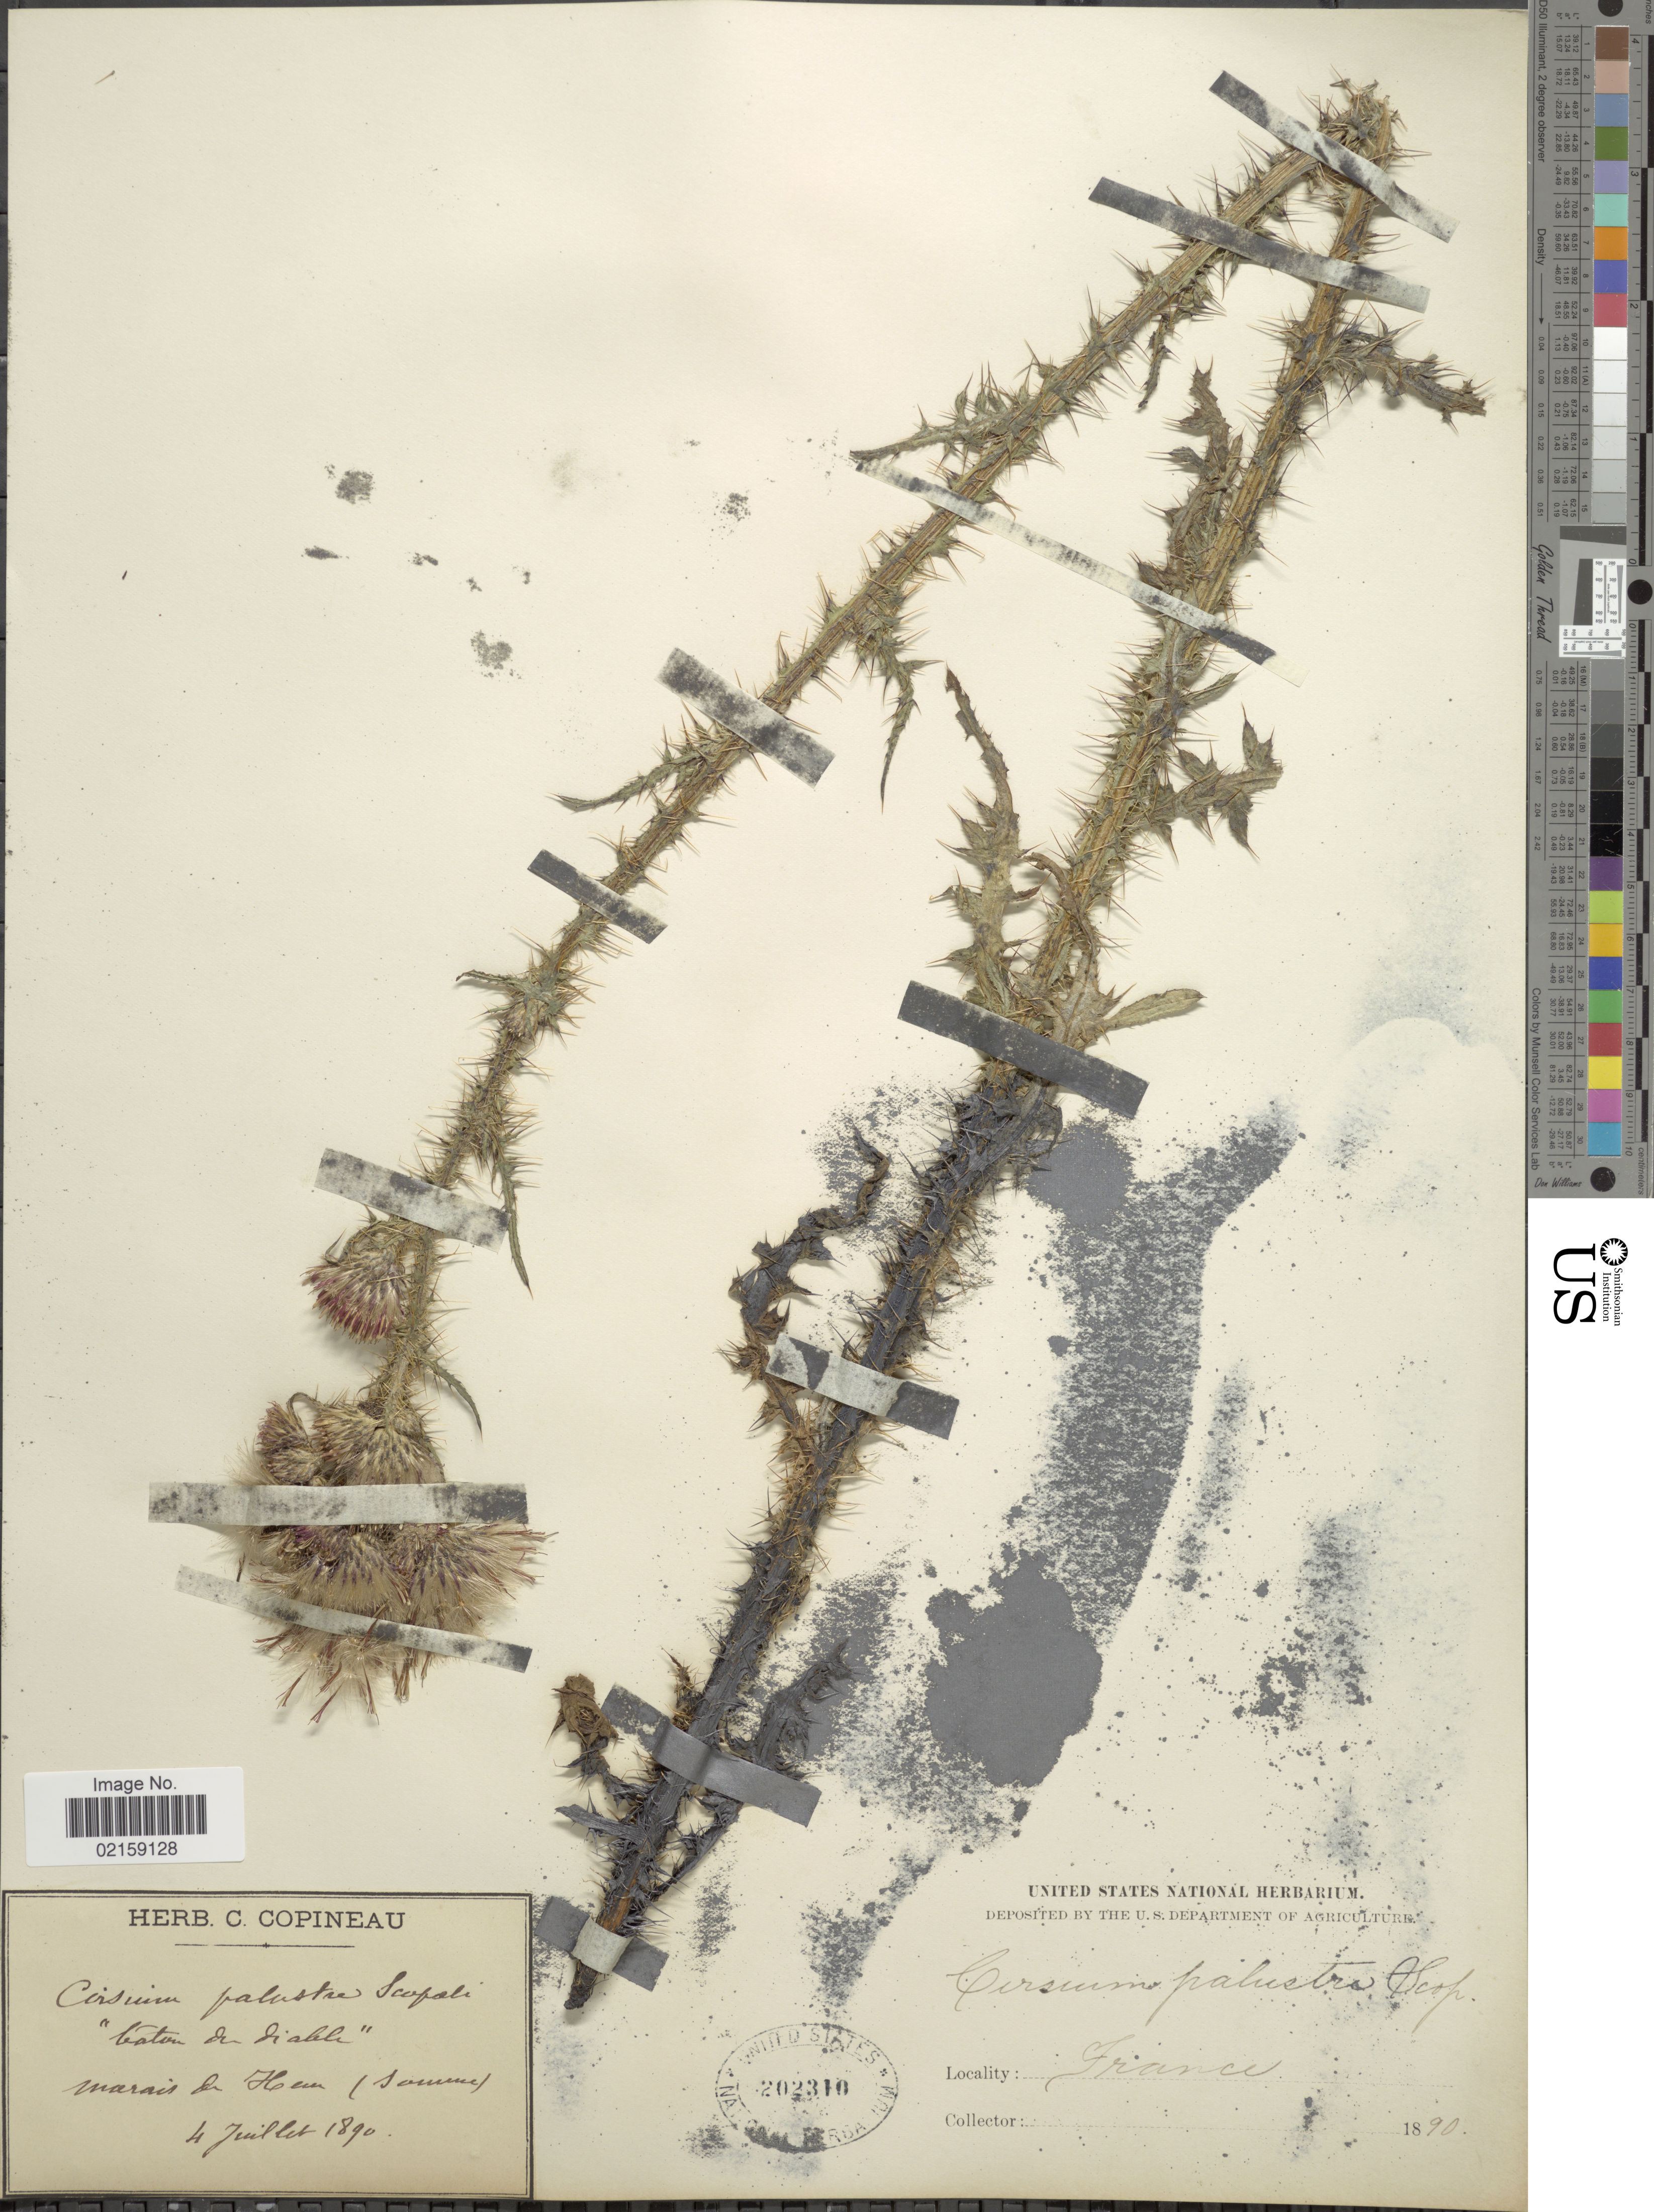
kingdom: Plantae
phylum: Tracheophyta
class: Magnoliopsida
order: Asterales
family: Asteraceae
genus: Cirsium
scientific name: Cirsium palustre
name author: (L.) Coss. ex Scop.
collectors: ex herb. C. Copineau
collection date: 1890-07-04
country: France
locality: botan de diable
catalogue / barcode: US 202310